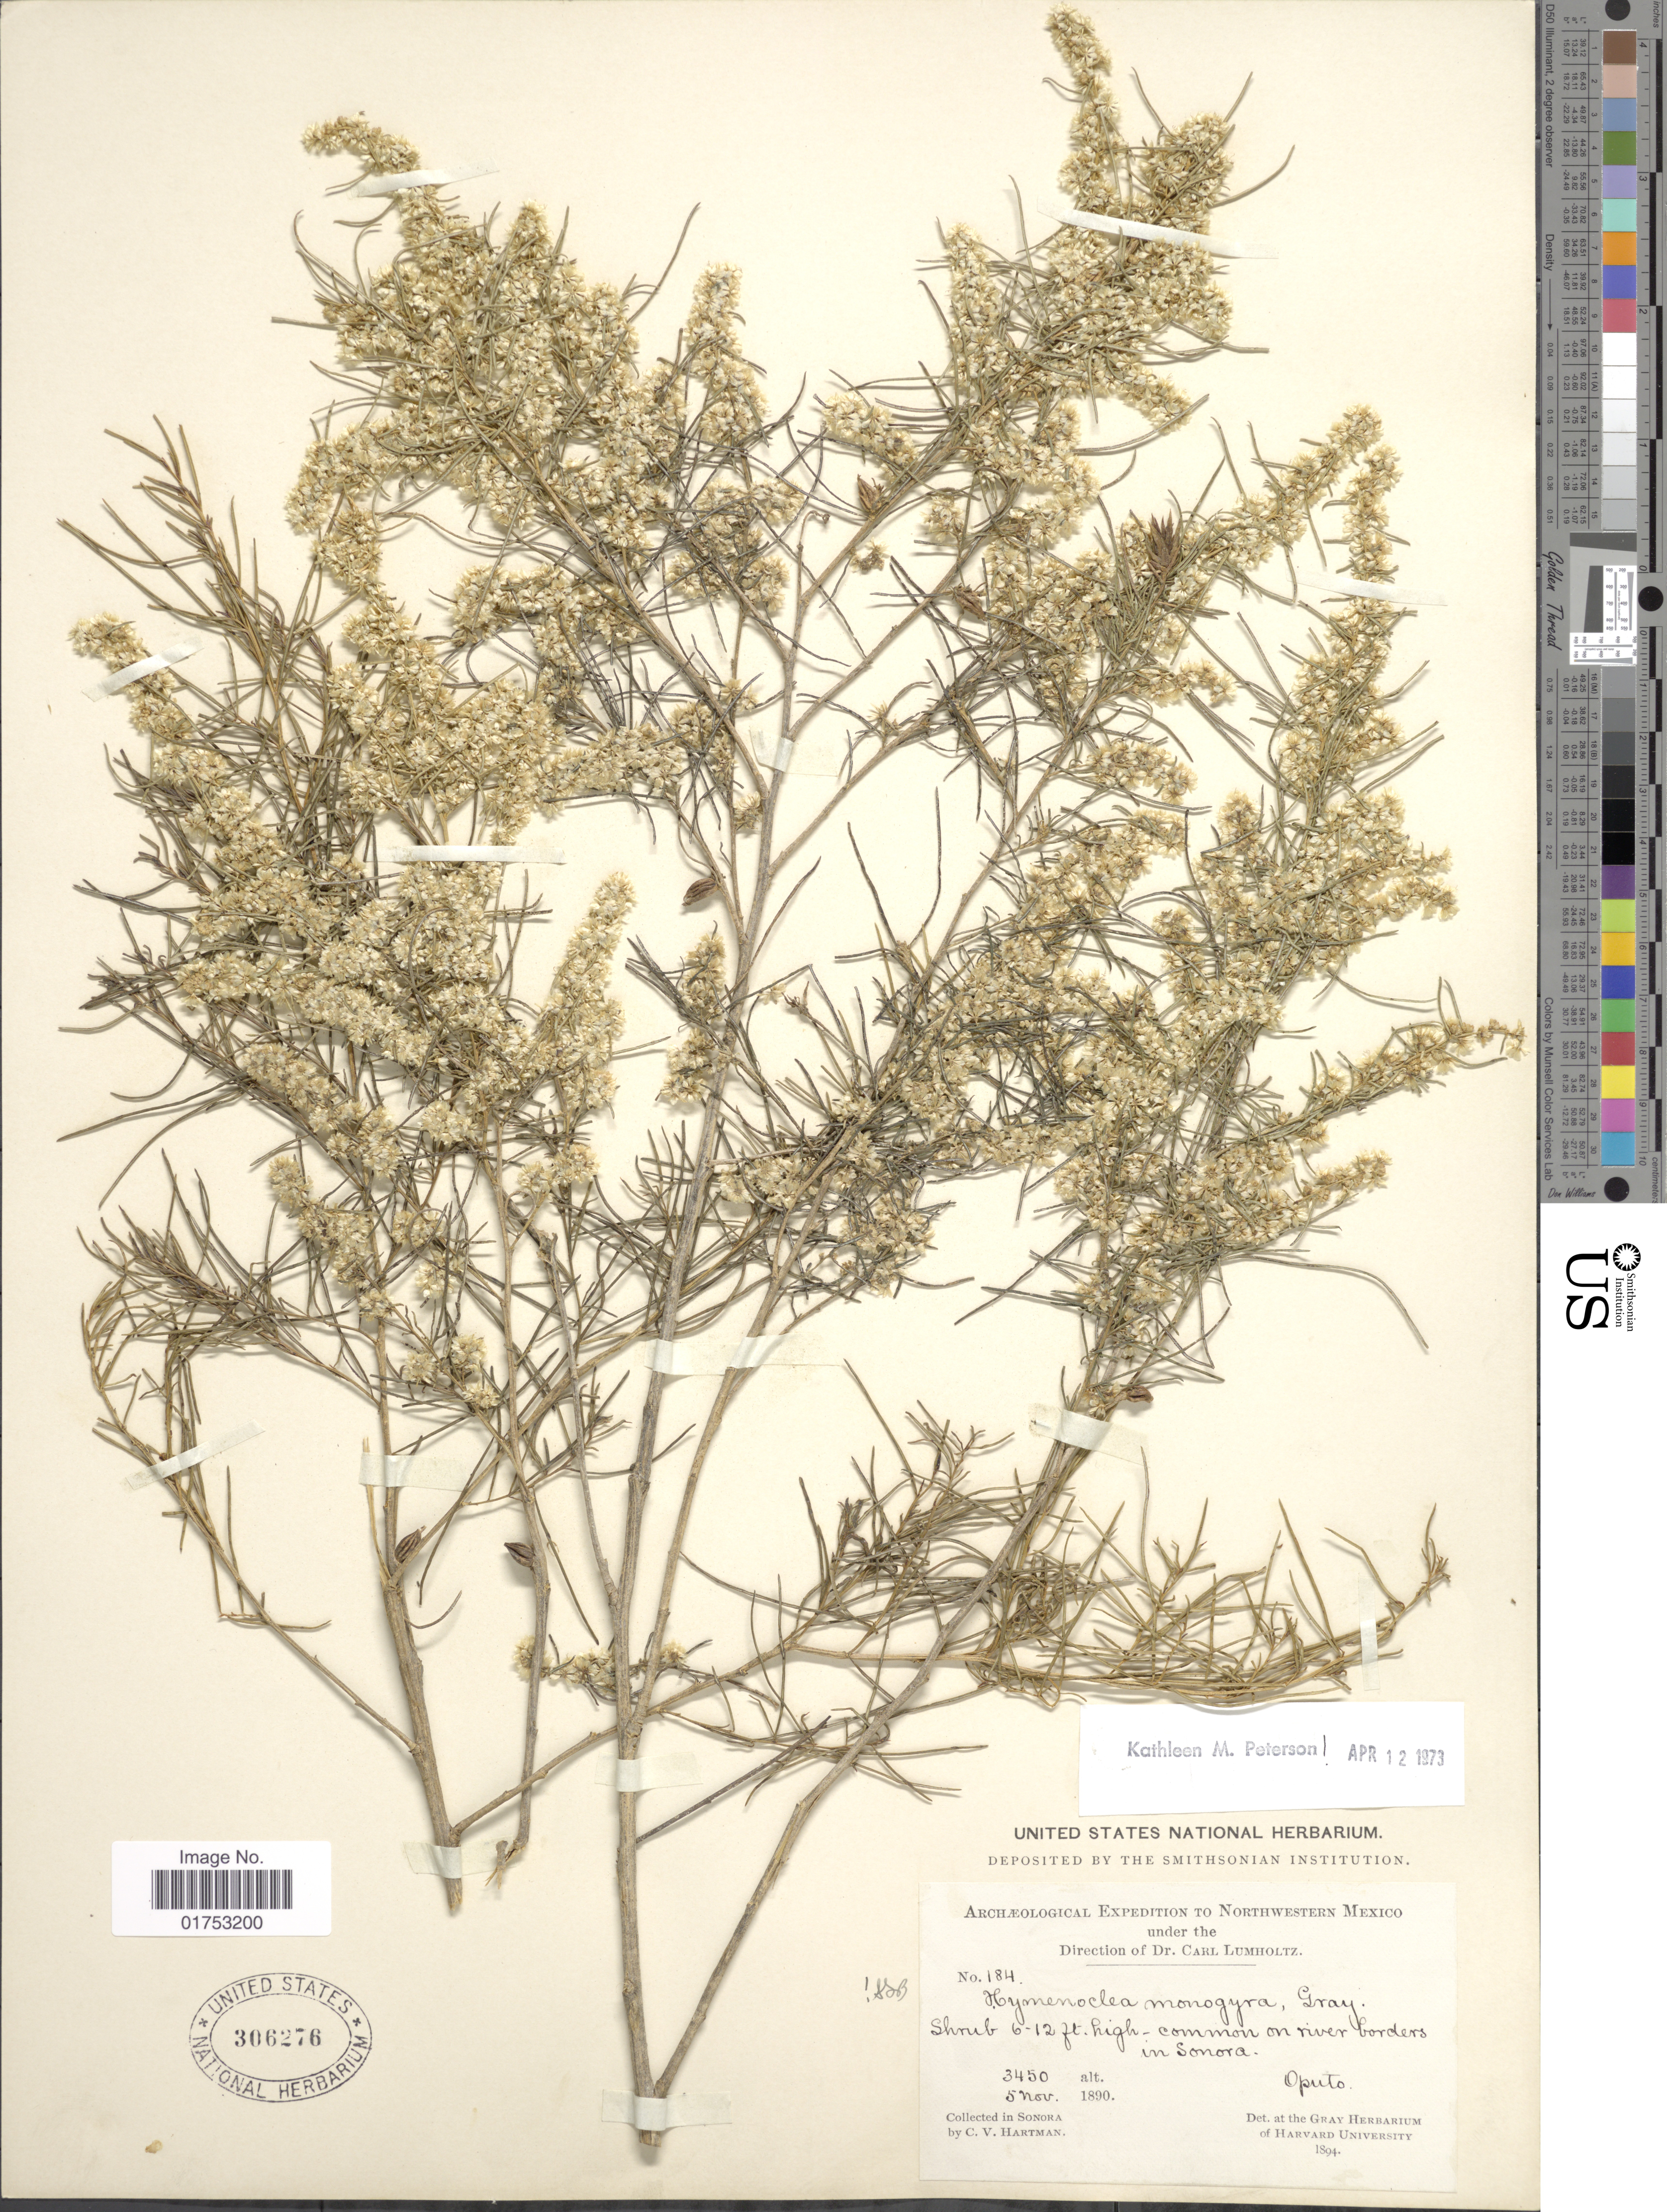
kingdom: Plantae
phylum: Tracheophyta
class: Magnoliopsida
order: Asterales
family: Asteraceae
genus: Hymenoclea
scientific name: Hymenoclea monogyra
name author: Torr. & A. Gray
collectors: C. V. Hartman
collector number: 184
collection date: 1890-11-05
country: Mexico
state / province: Sonora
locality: Northwestern Mexico, Oputo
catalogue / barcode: US 306276